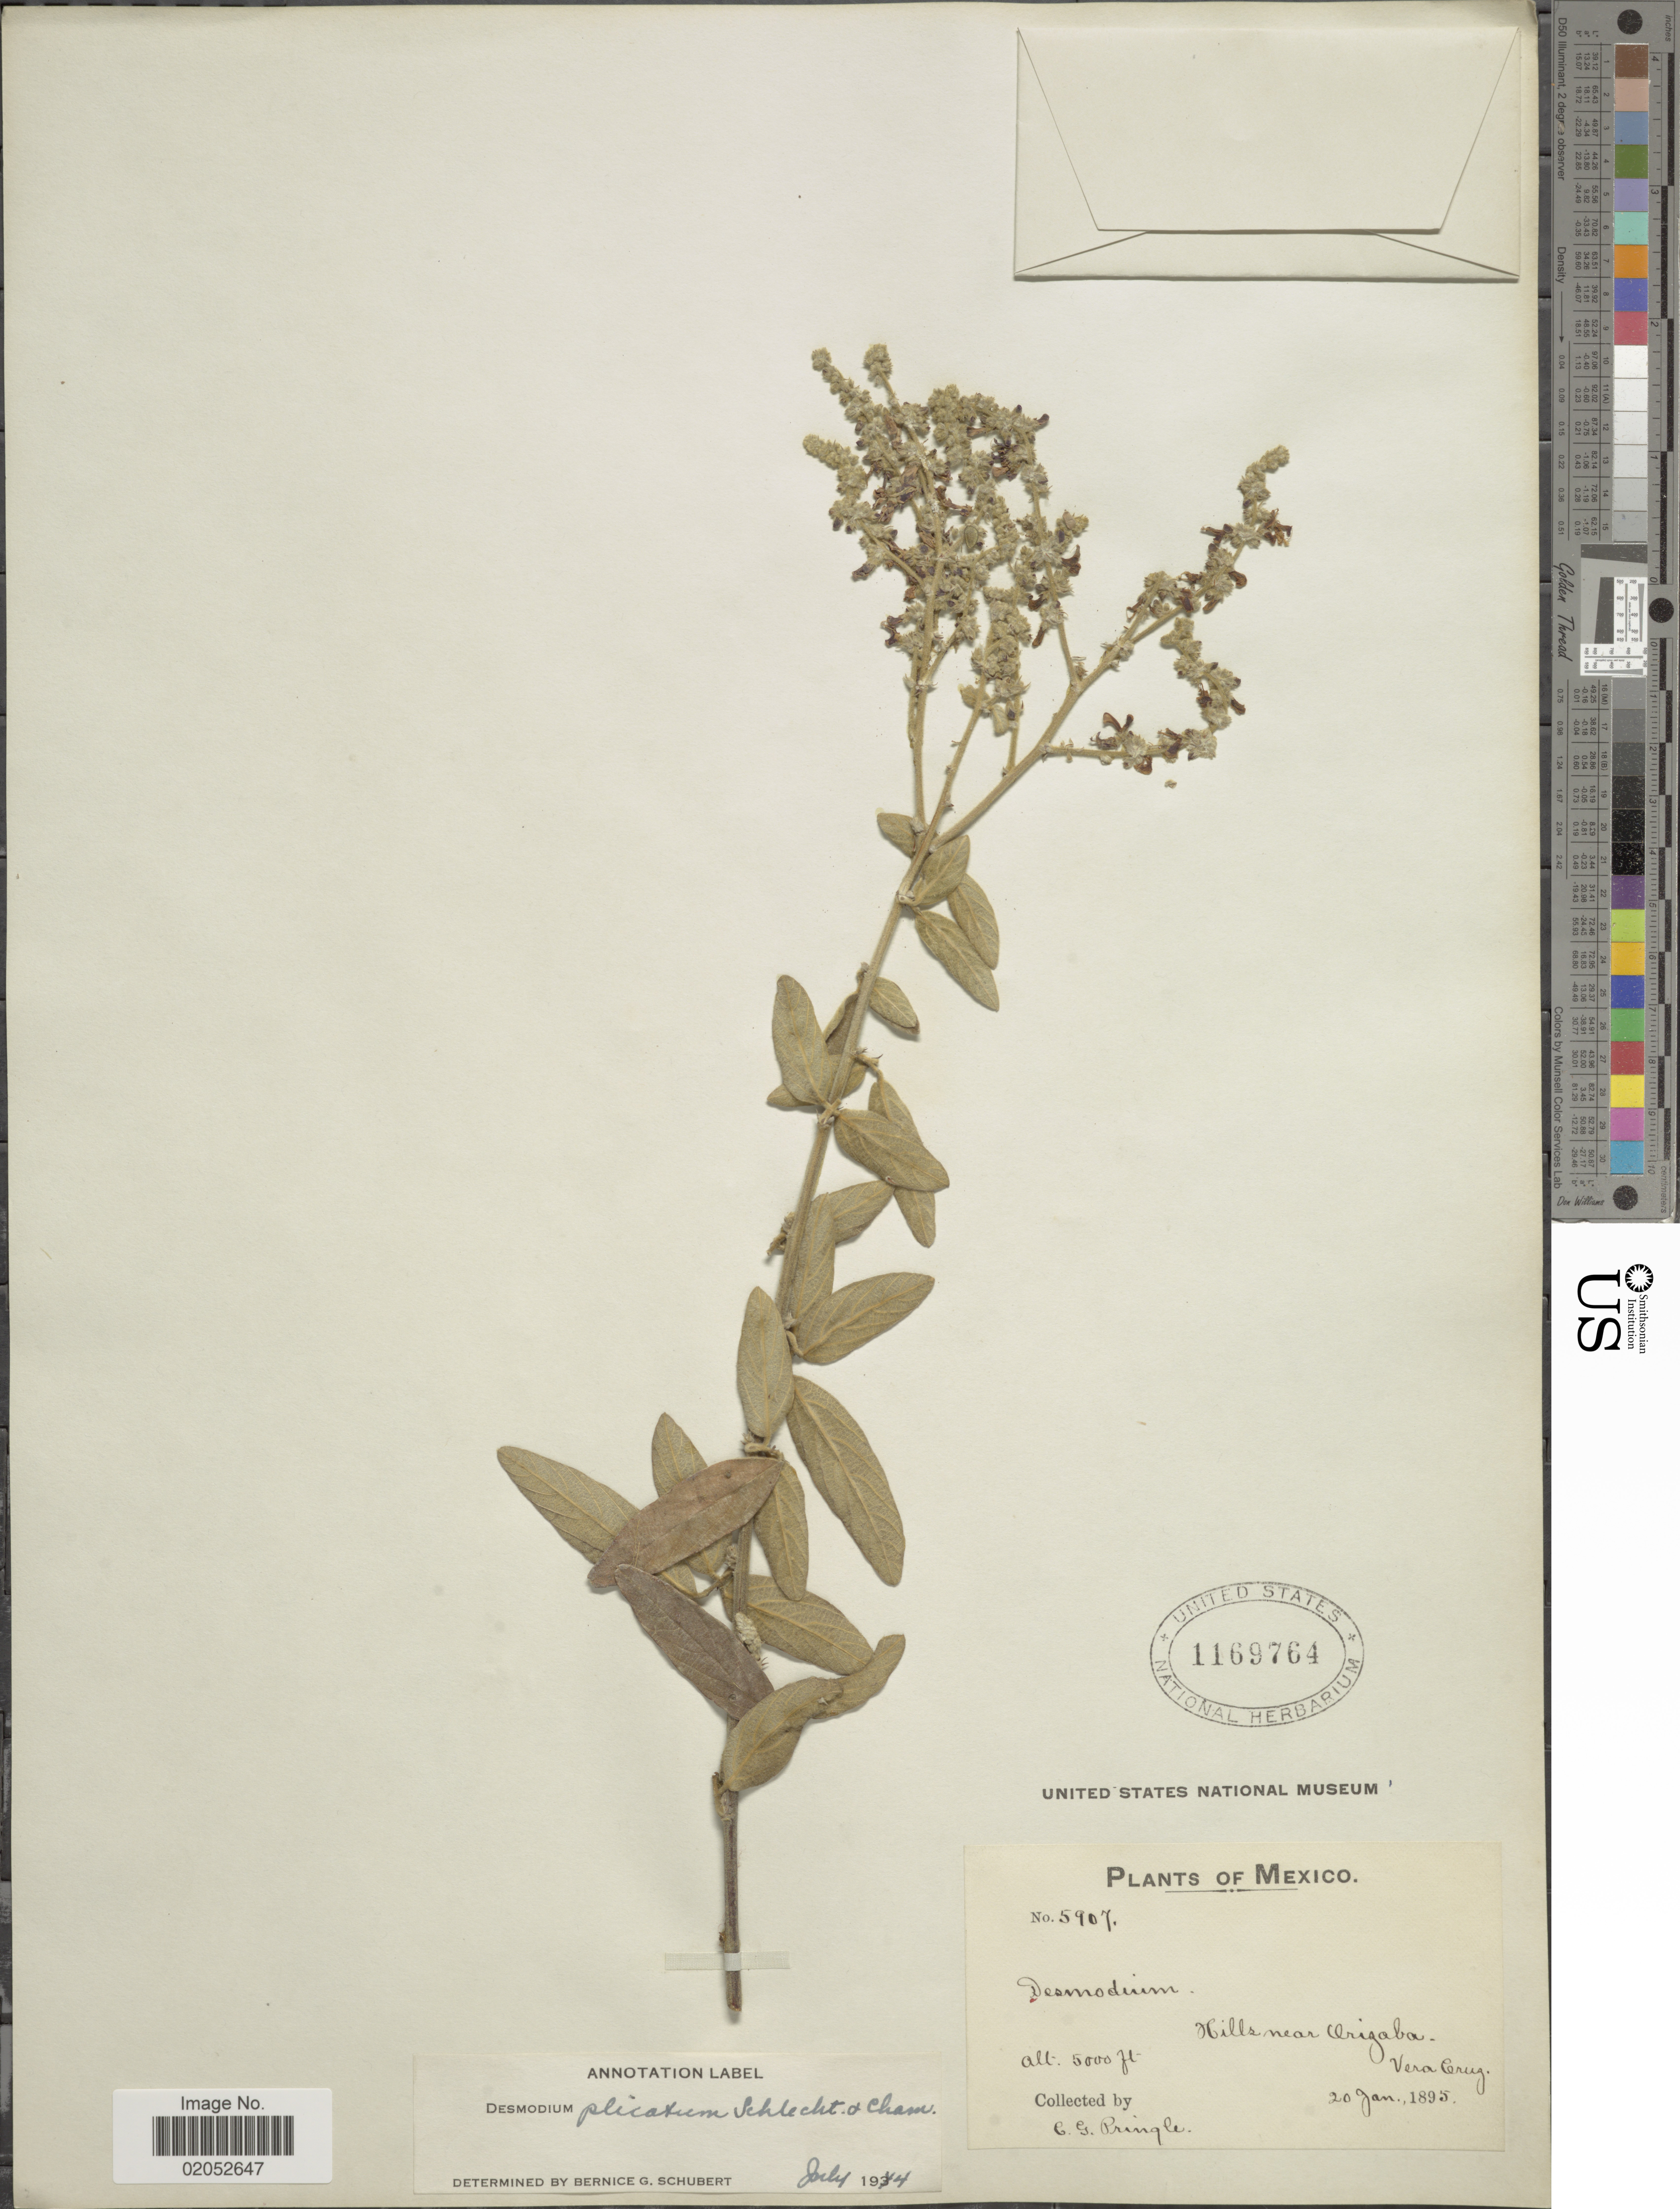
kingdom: Plantae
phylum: Tracheophyta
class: Magnoliopsida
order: Fabales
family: Fabaceae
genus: Desmodium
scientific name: Desmodium plicatum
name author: Schltdl. & Cham.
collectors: C. G. Pringle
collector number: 5907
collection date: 1895-01-20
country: Mexico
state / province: Veracruz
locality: Hills near Orizaba, Vera Cruz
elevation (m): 1524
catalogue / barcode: US 1169764